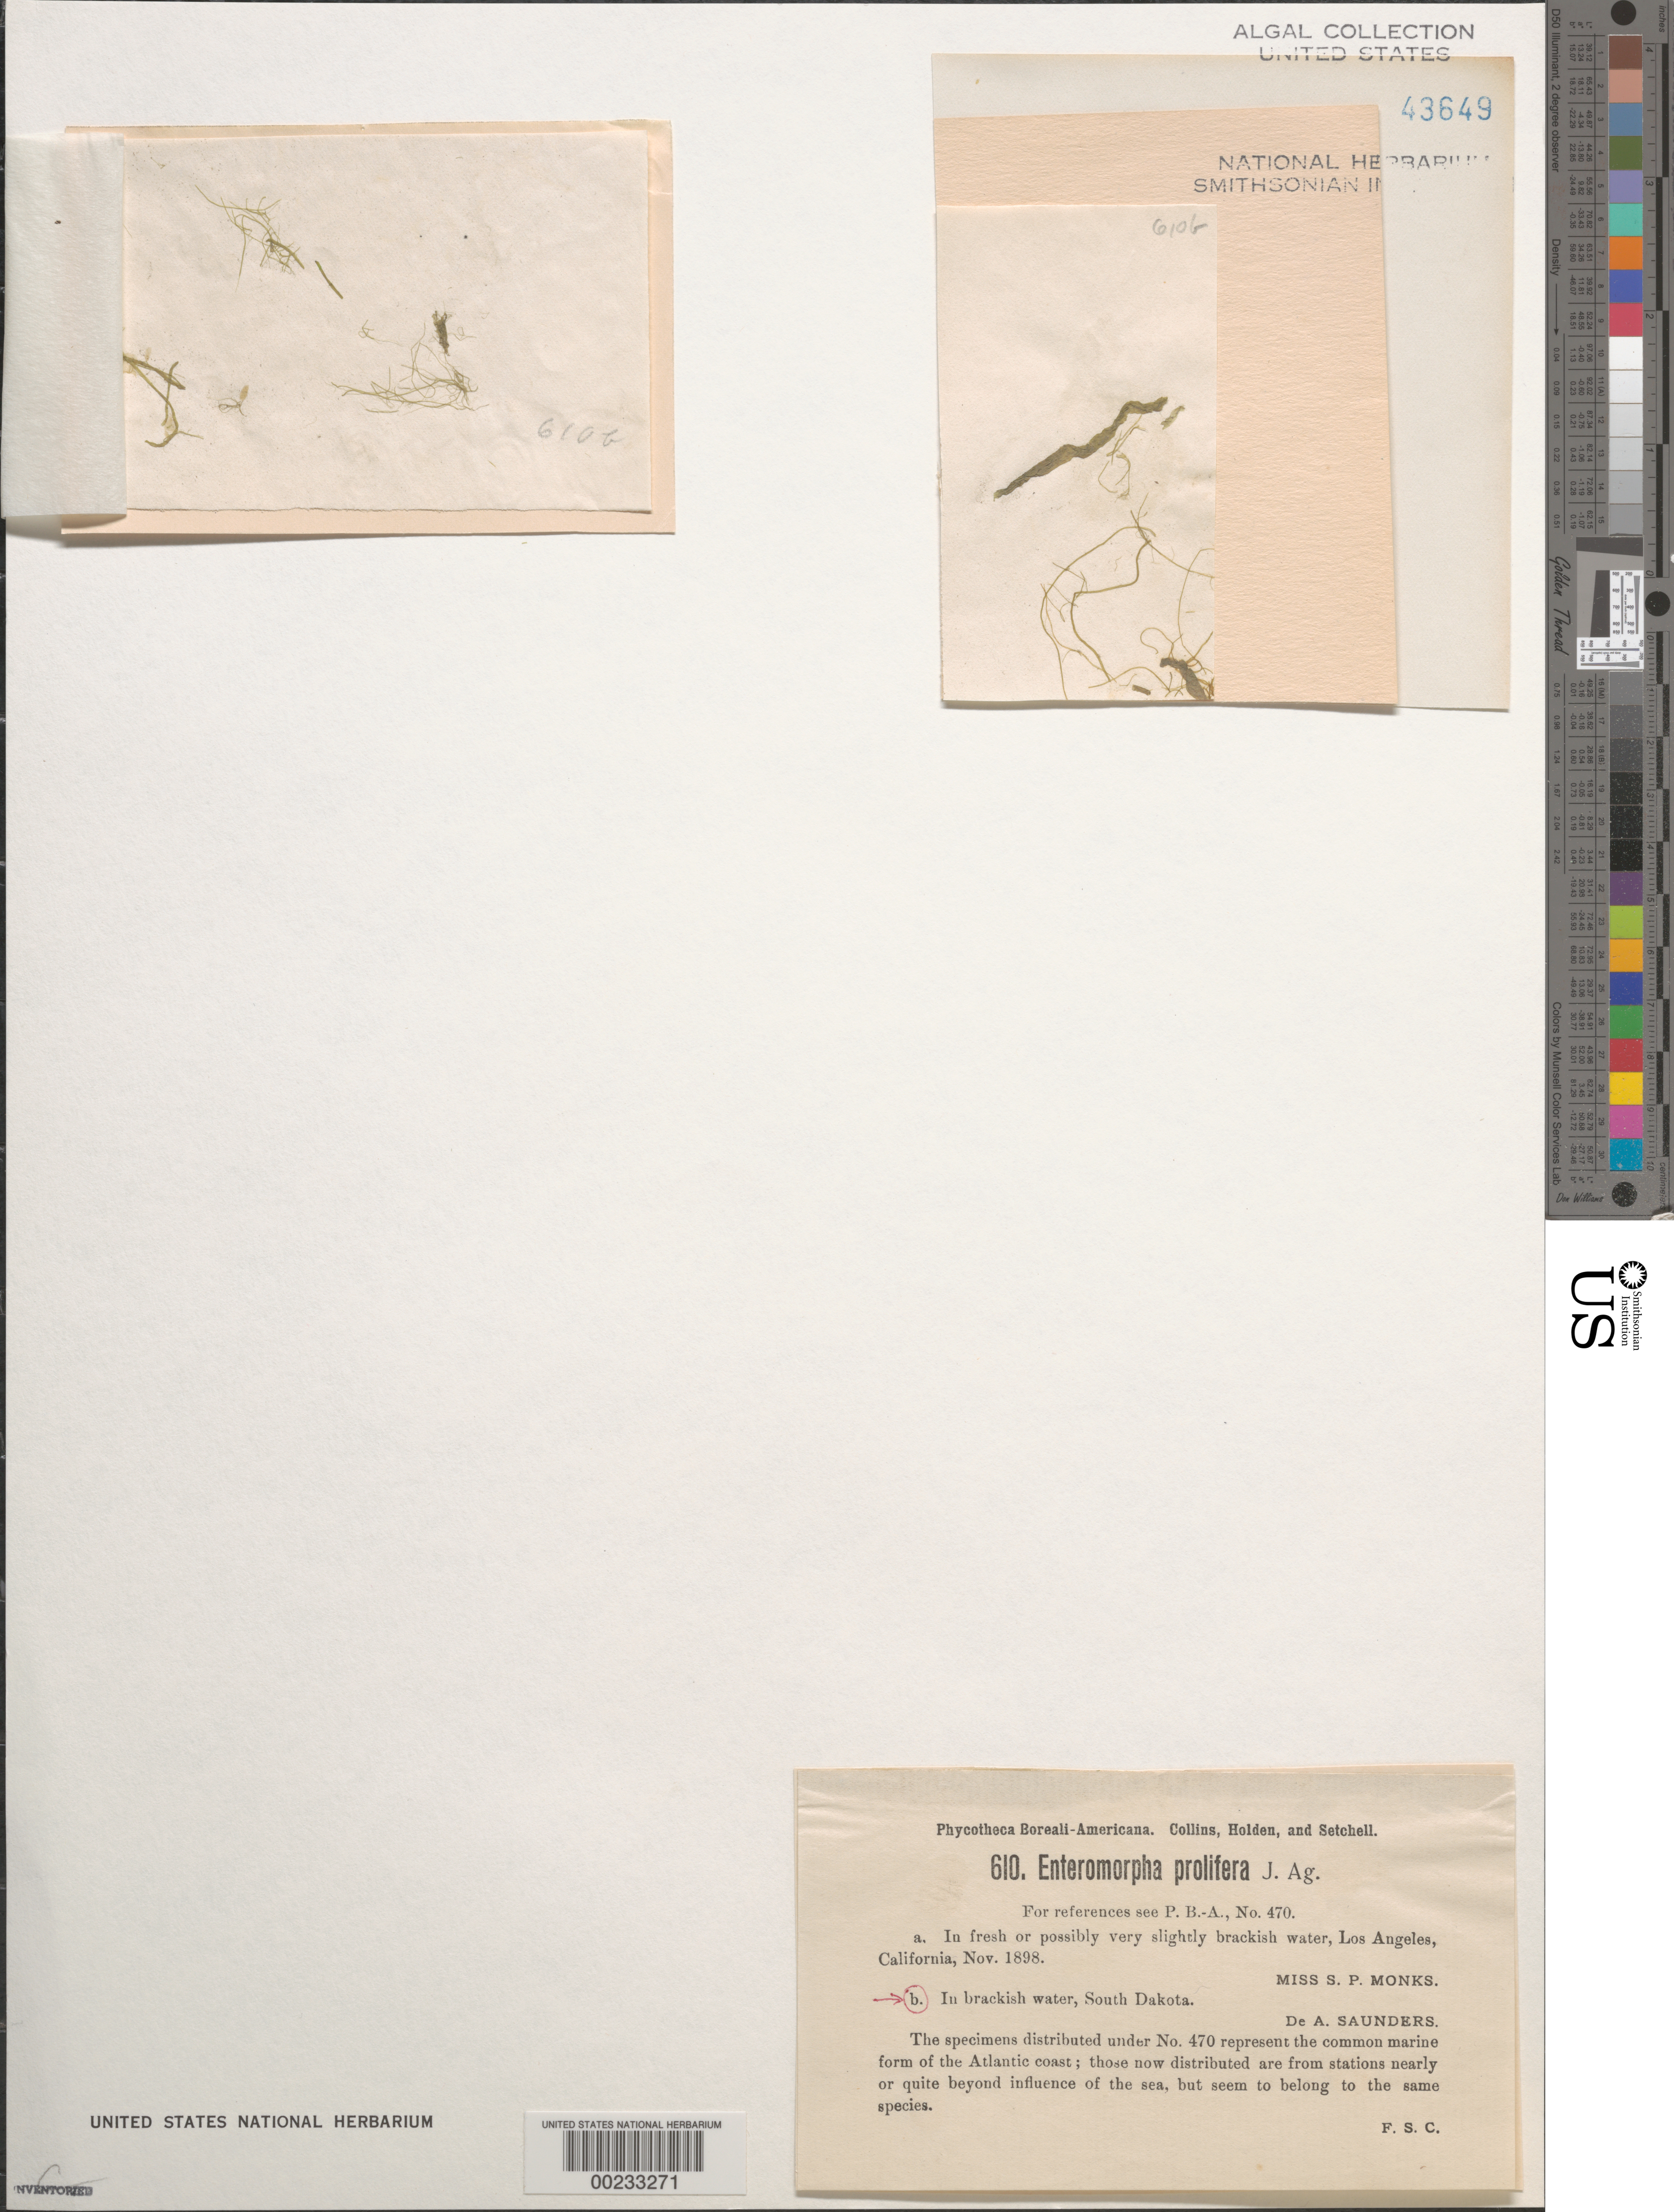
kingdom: Plantae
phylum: Chlorophyta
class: Ulvophyceae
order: Ulvales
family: Ulvaceae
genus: Ulva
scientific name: Ulva prolifera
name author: O.F. Müller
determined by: Algae name updating Project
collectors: D. Saunders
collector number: PB-A 610b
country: United States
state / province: South Dakota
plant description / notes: Collins, Holden & Setchell, Phycotheca Boreali-Americana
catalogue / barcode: US 43649